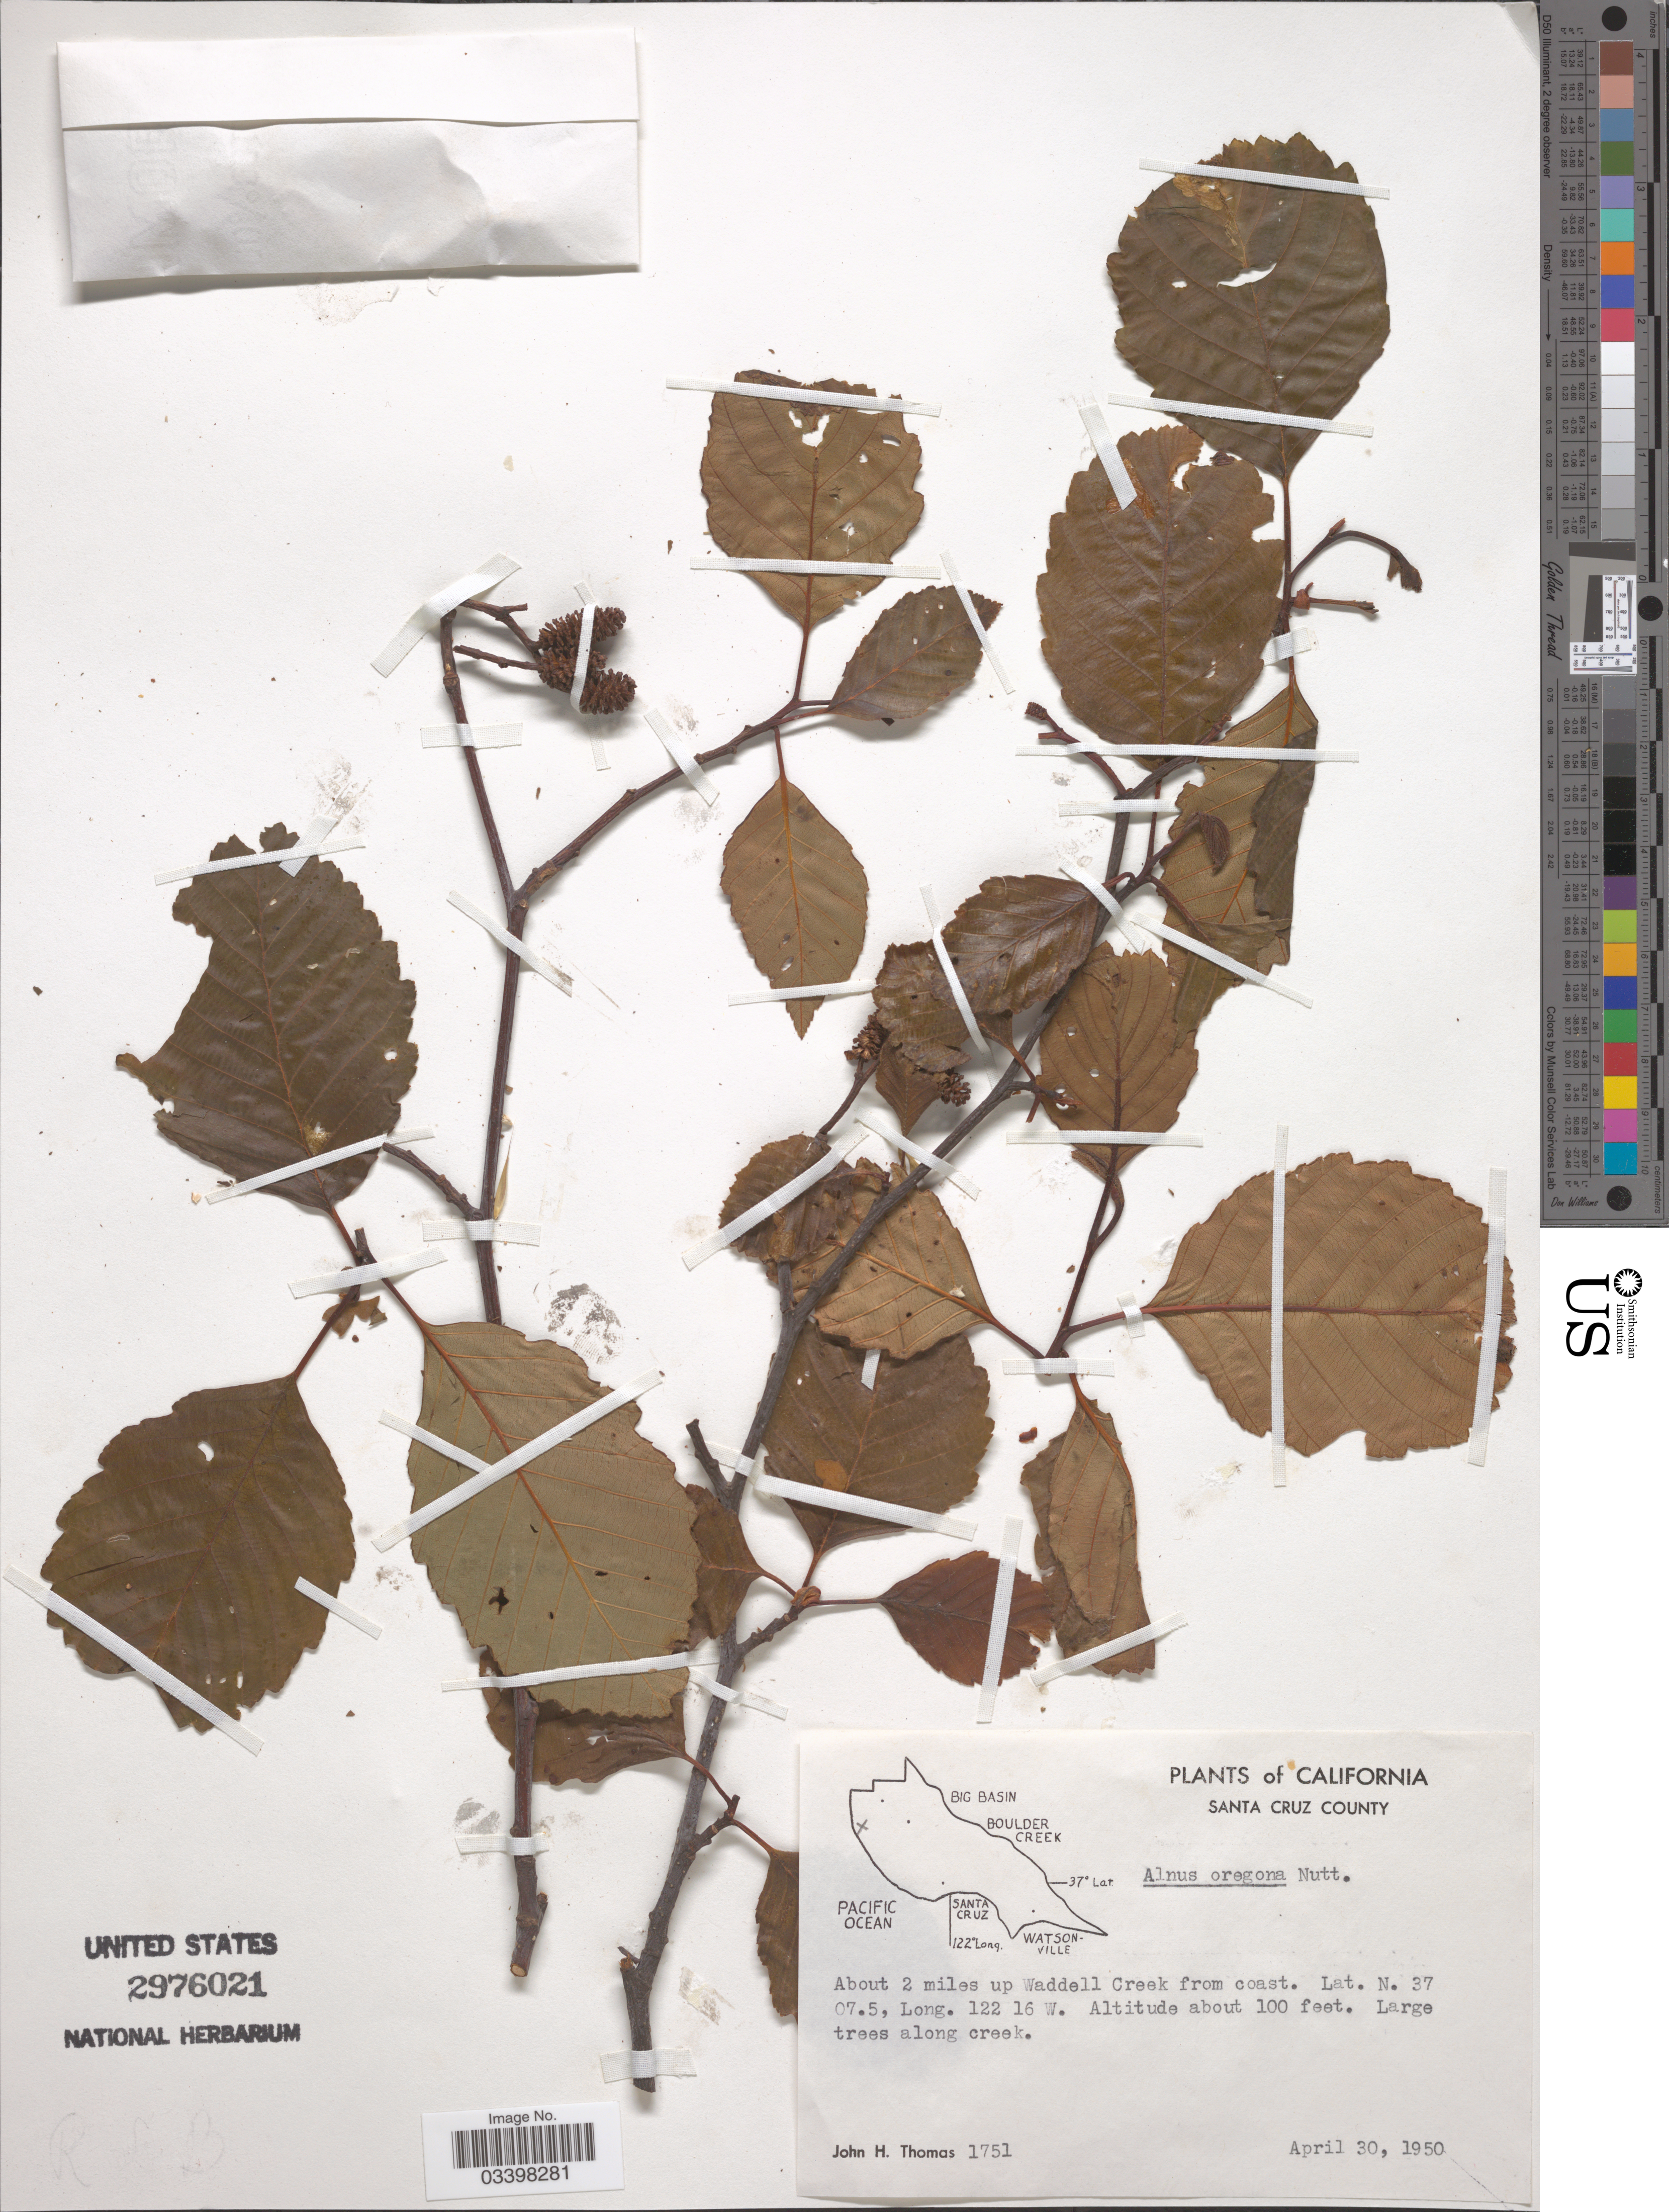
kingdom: Plantae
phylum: Tracheophyta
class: Magnoliopsida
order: Fagales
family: Betulaceae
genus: Alnus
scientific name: Alnus rubra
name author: Bong.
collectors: J. H. Thomas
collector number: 1751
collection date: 1950-04-30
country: United States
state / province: California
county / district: Santa Cruz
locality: Santa Cruz County. About 2 miles up Waddell Creek from coast.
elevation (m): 30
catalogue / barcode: US 2976021